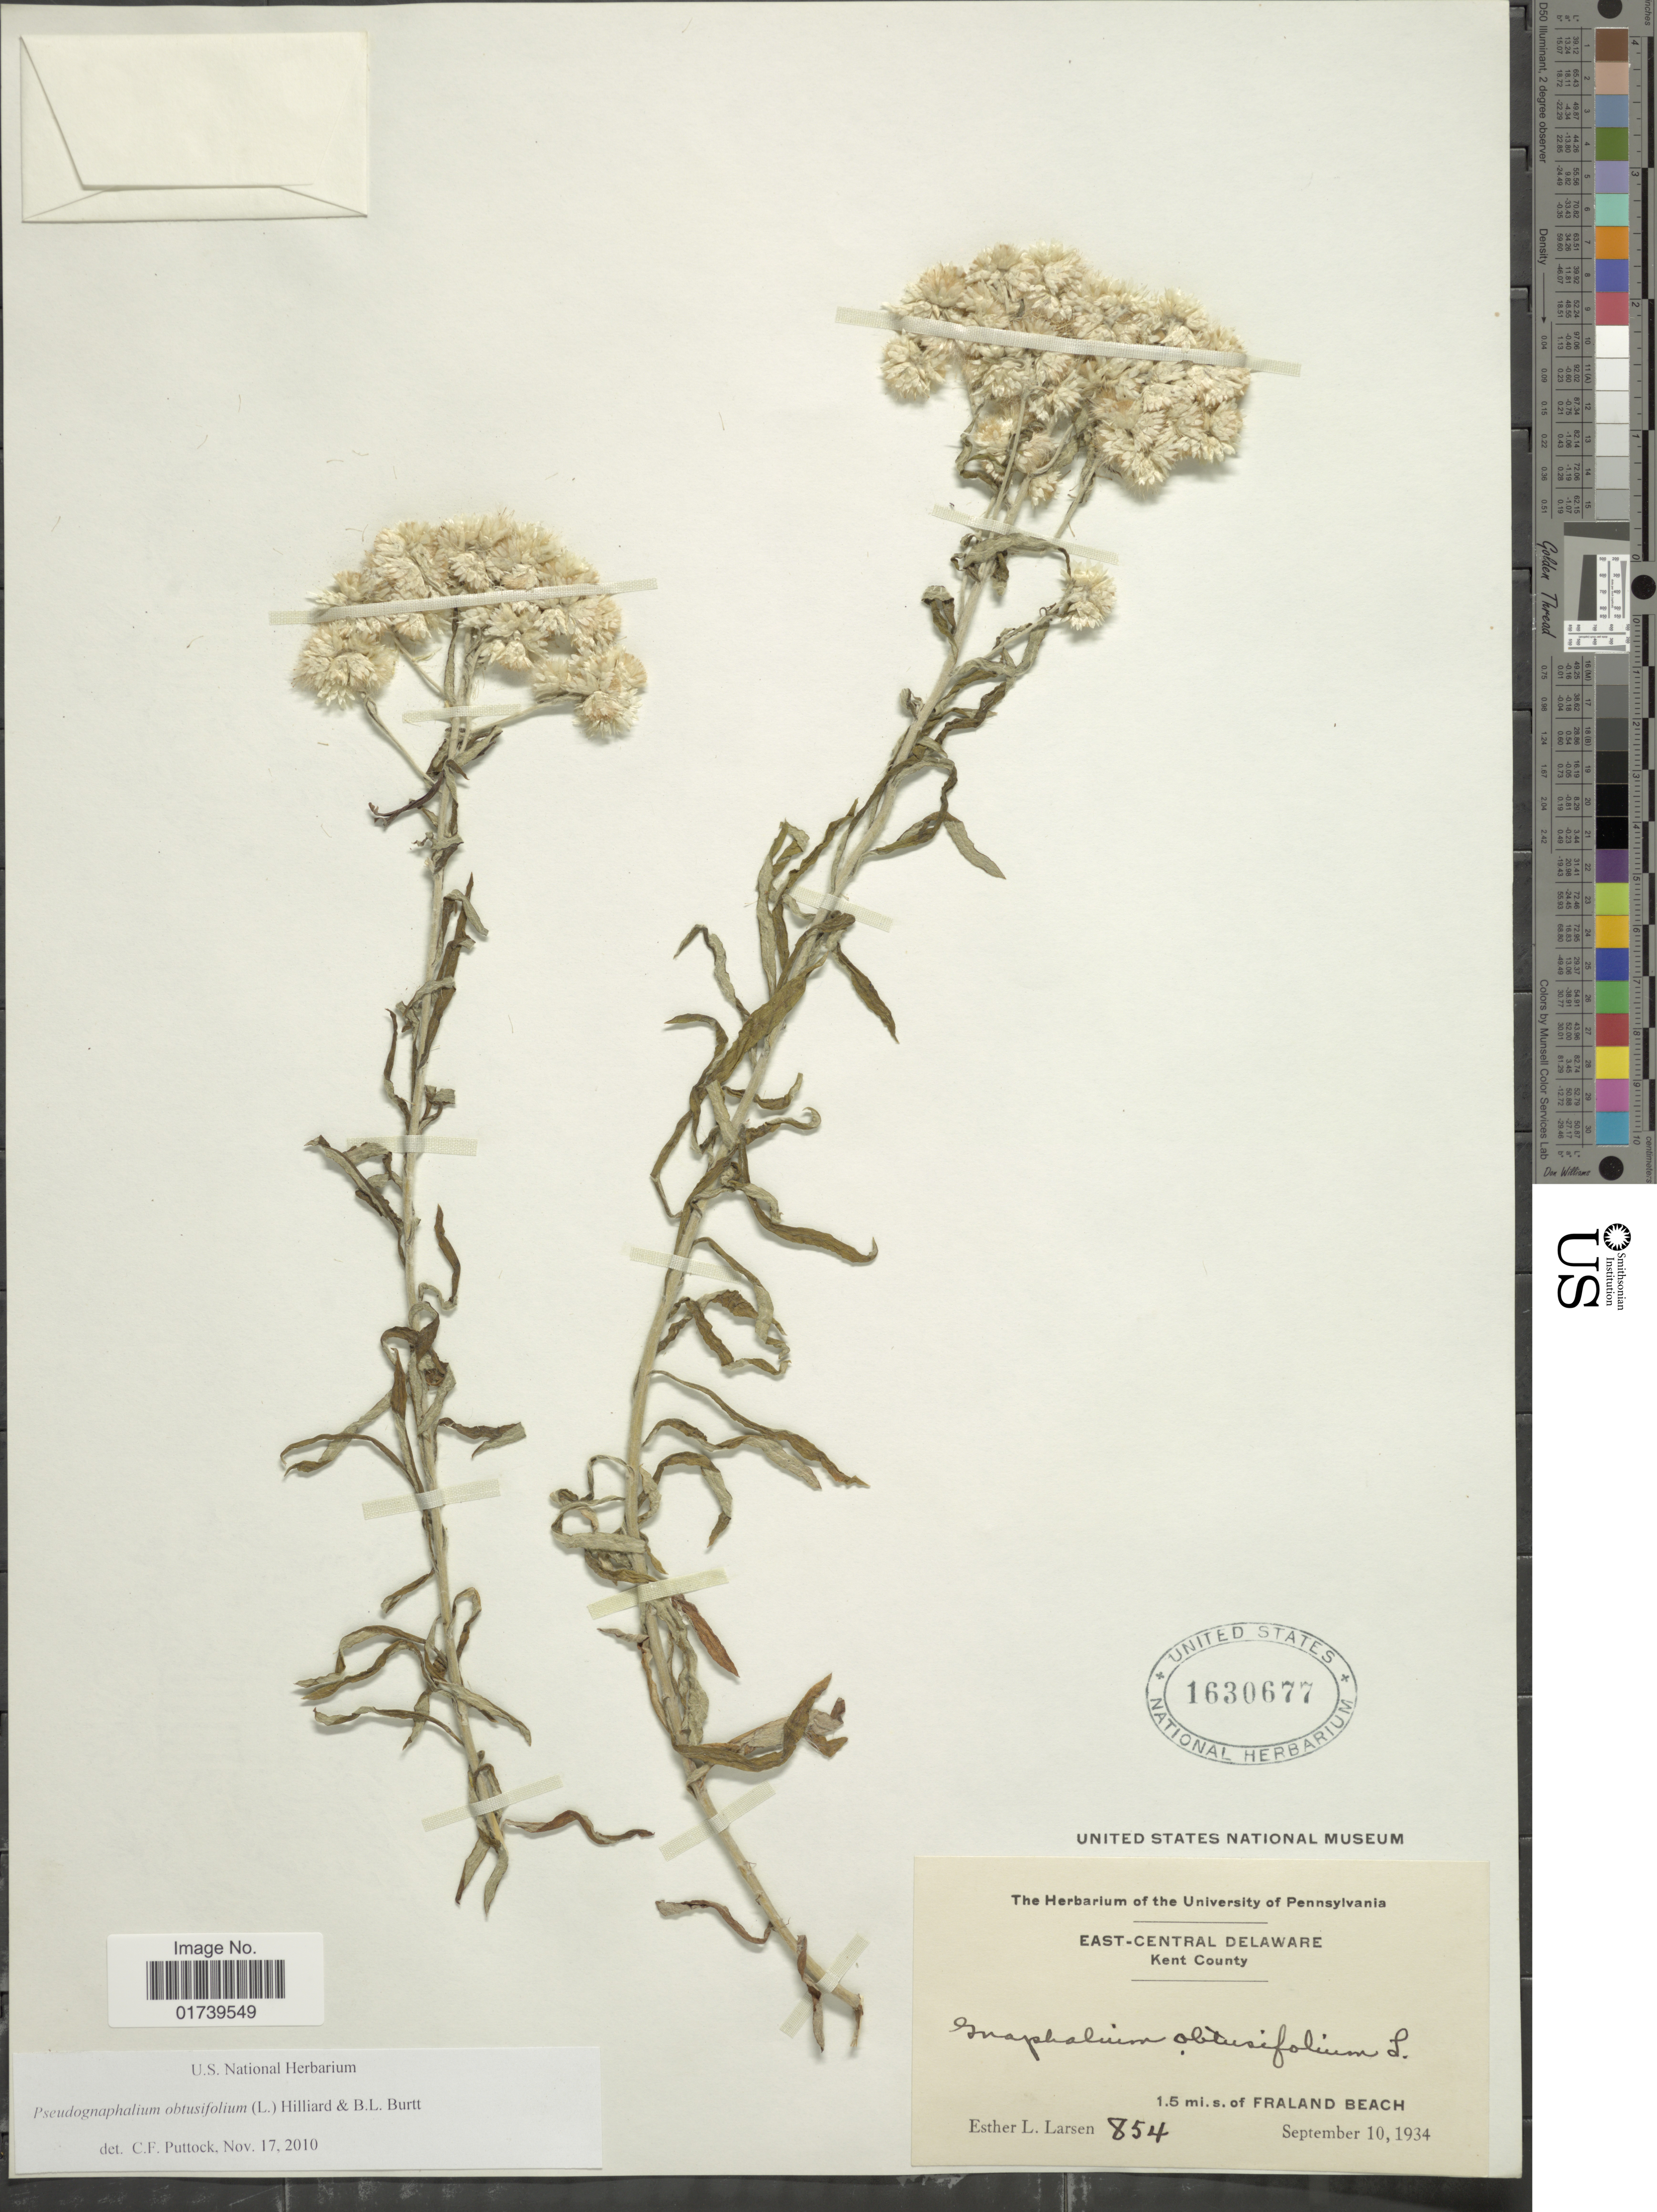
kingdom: Plantae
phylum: Tracheophyta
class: Magnoliopsida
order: Asterales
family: Asteraceae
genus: Pseudognaphalium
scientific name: Pseudognaphalium obtusifolium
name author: (L.) Hilliard & B.L. Burtt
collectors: E. Larsen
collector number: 854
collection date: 1934-09-10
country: United States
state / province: Delaware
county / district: Kent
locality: East- Central Delaware, Kent County, 1.5 mi. s. of Fraland Beach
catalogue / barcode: US 1630677